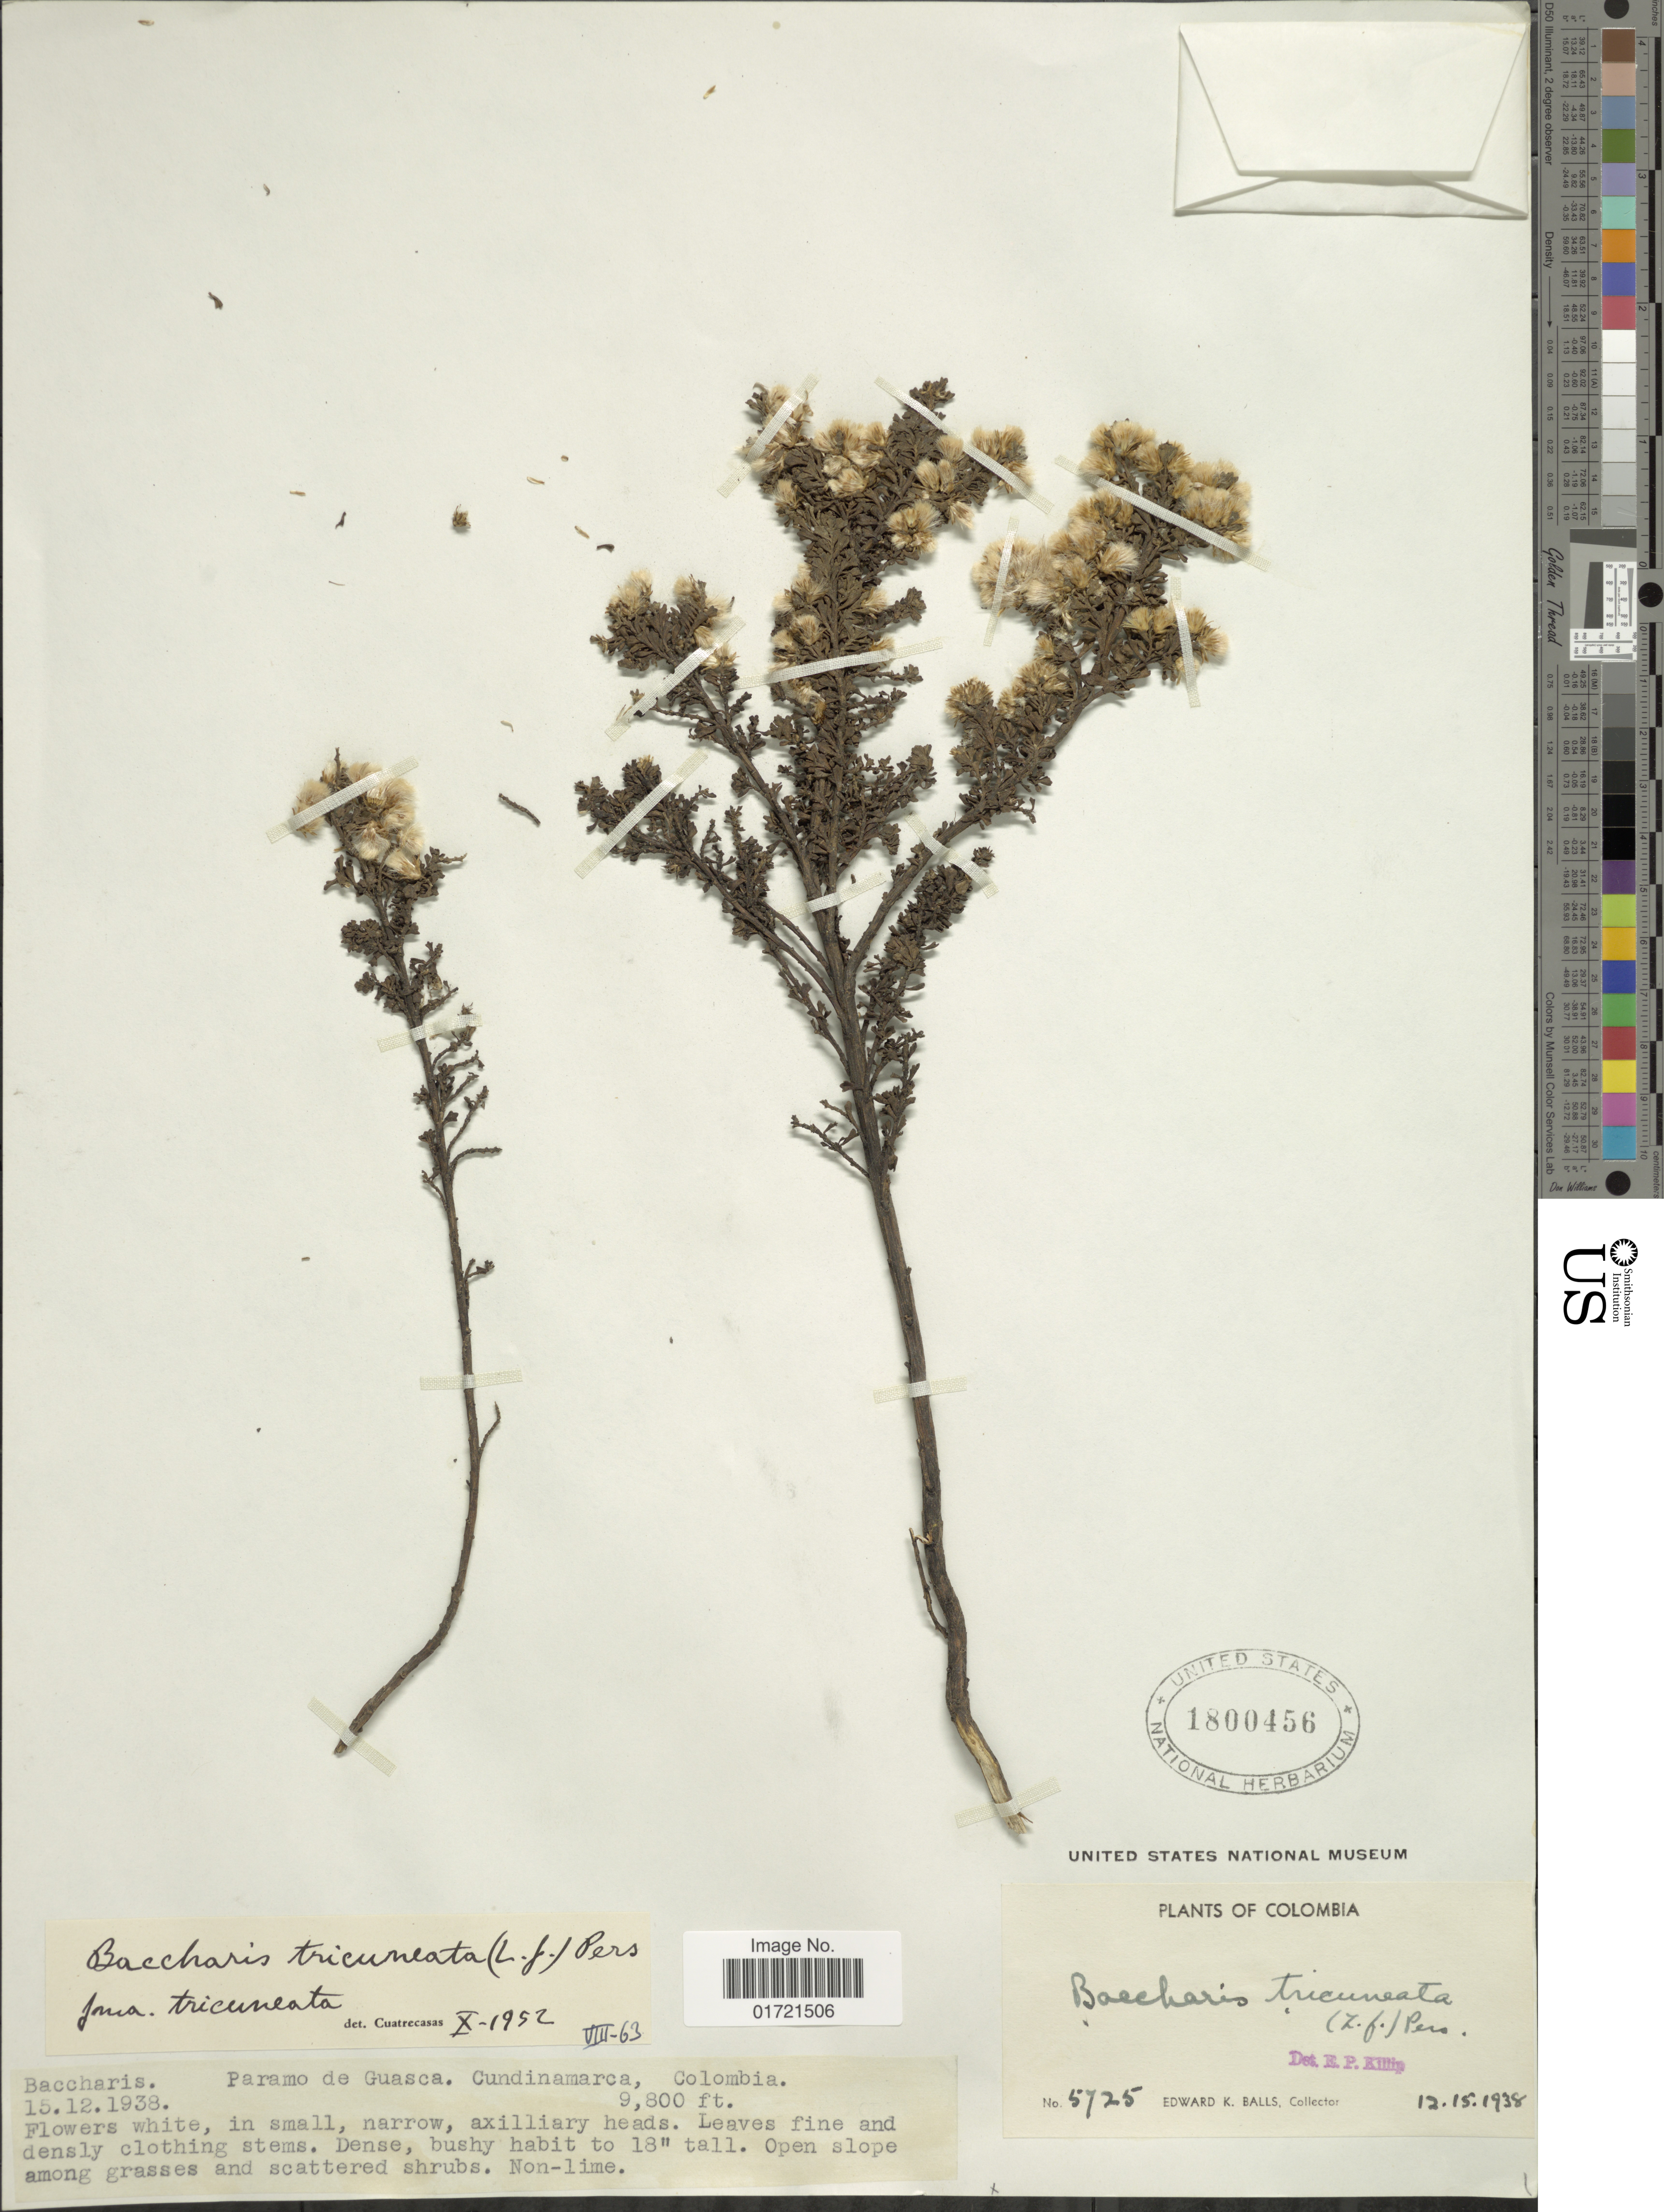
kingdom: Plantae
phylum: Tracheophyta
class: Magnoliopsida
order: Asterales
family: Asteraceae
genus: Baccharis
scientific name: Baccharis tricuneata f. tricuneata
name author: (L. f.) Pers.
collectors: E. K. Balls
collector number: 5725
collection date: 1938-12-15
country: Colombia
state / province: Cundinamarca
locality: Paramo de Guasca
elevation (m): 2987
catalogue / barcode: US 1800456